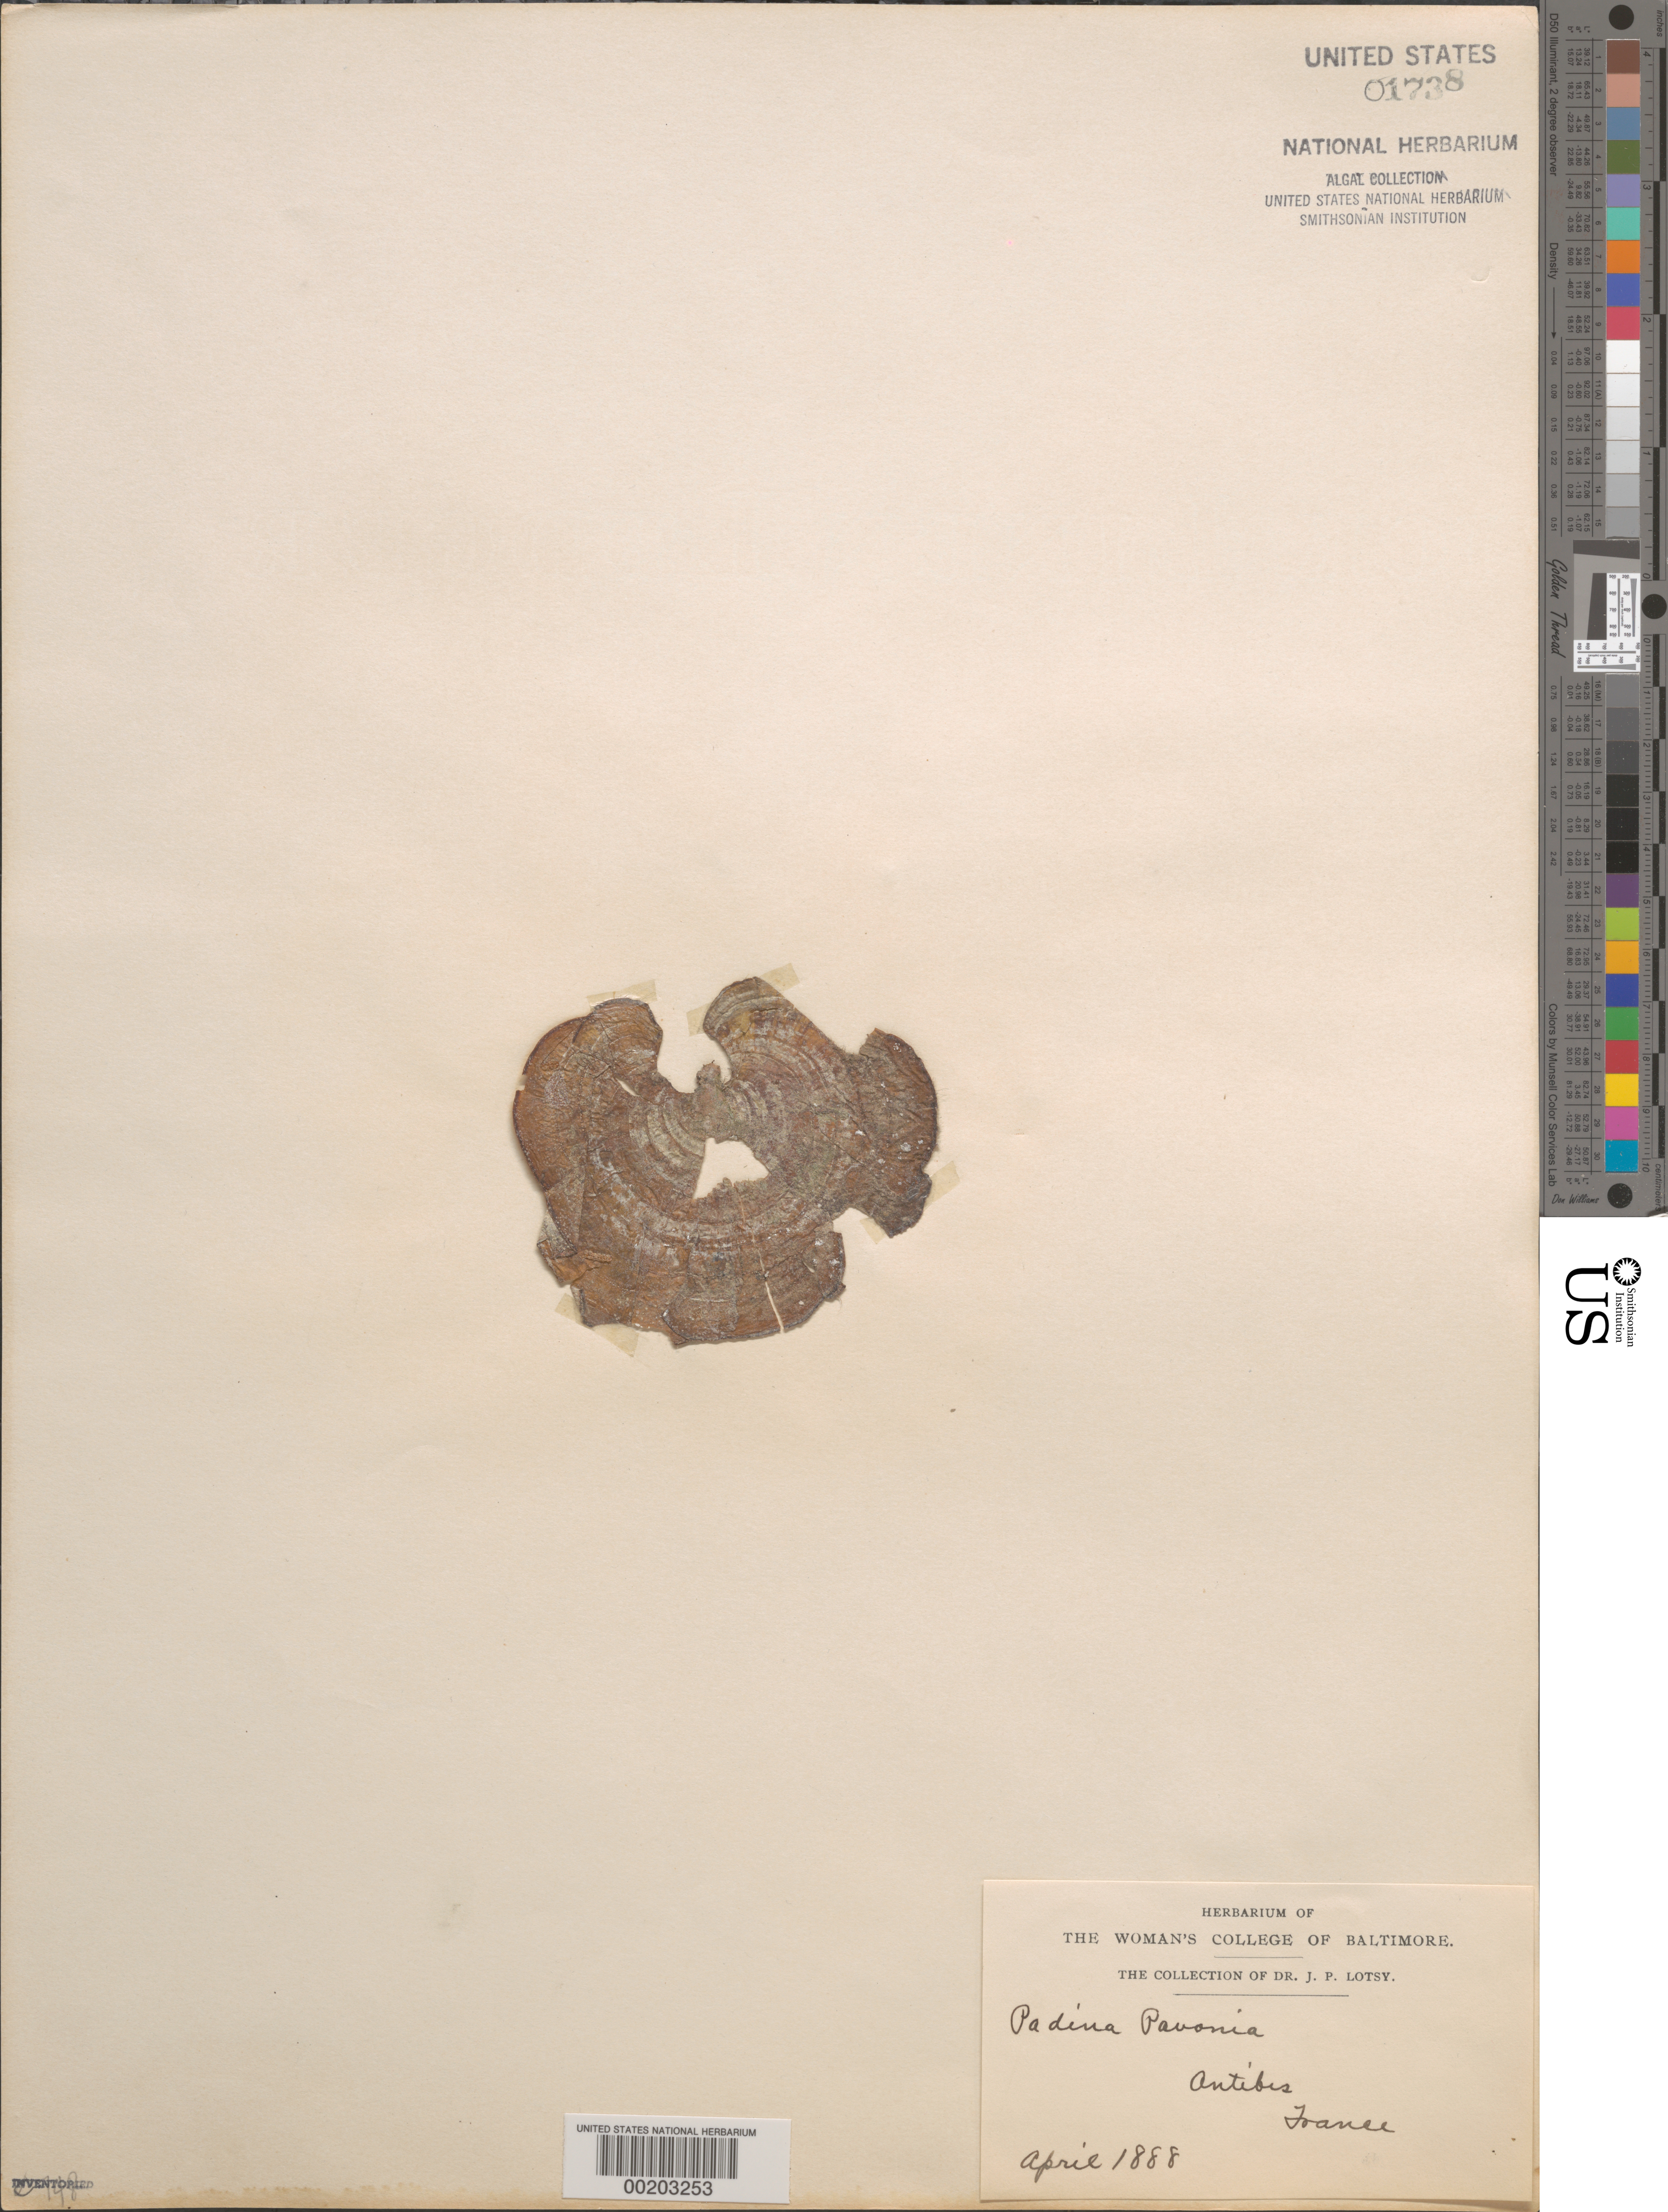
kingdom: Chromista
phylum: Ochrophyta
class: Phaeophyceae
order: Dictyotales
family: Dictyotaceae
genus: Padina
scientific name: Padina pavonica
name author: (L.) Thivy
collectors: J. Lotsy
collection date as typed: Apr 1888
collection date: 1888-04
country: France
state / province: Provence-Alpes-Côte d'Azur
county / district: Alpes-Maritimes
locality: Antibes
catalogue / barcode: US 1738